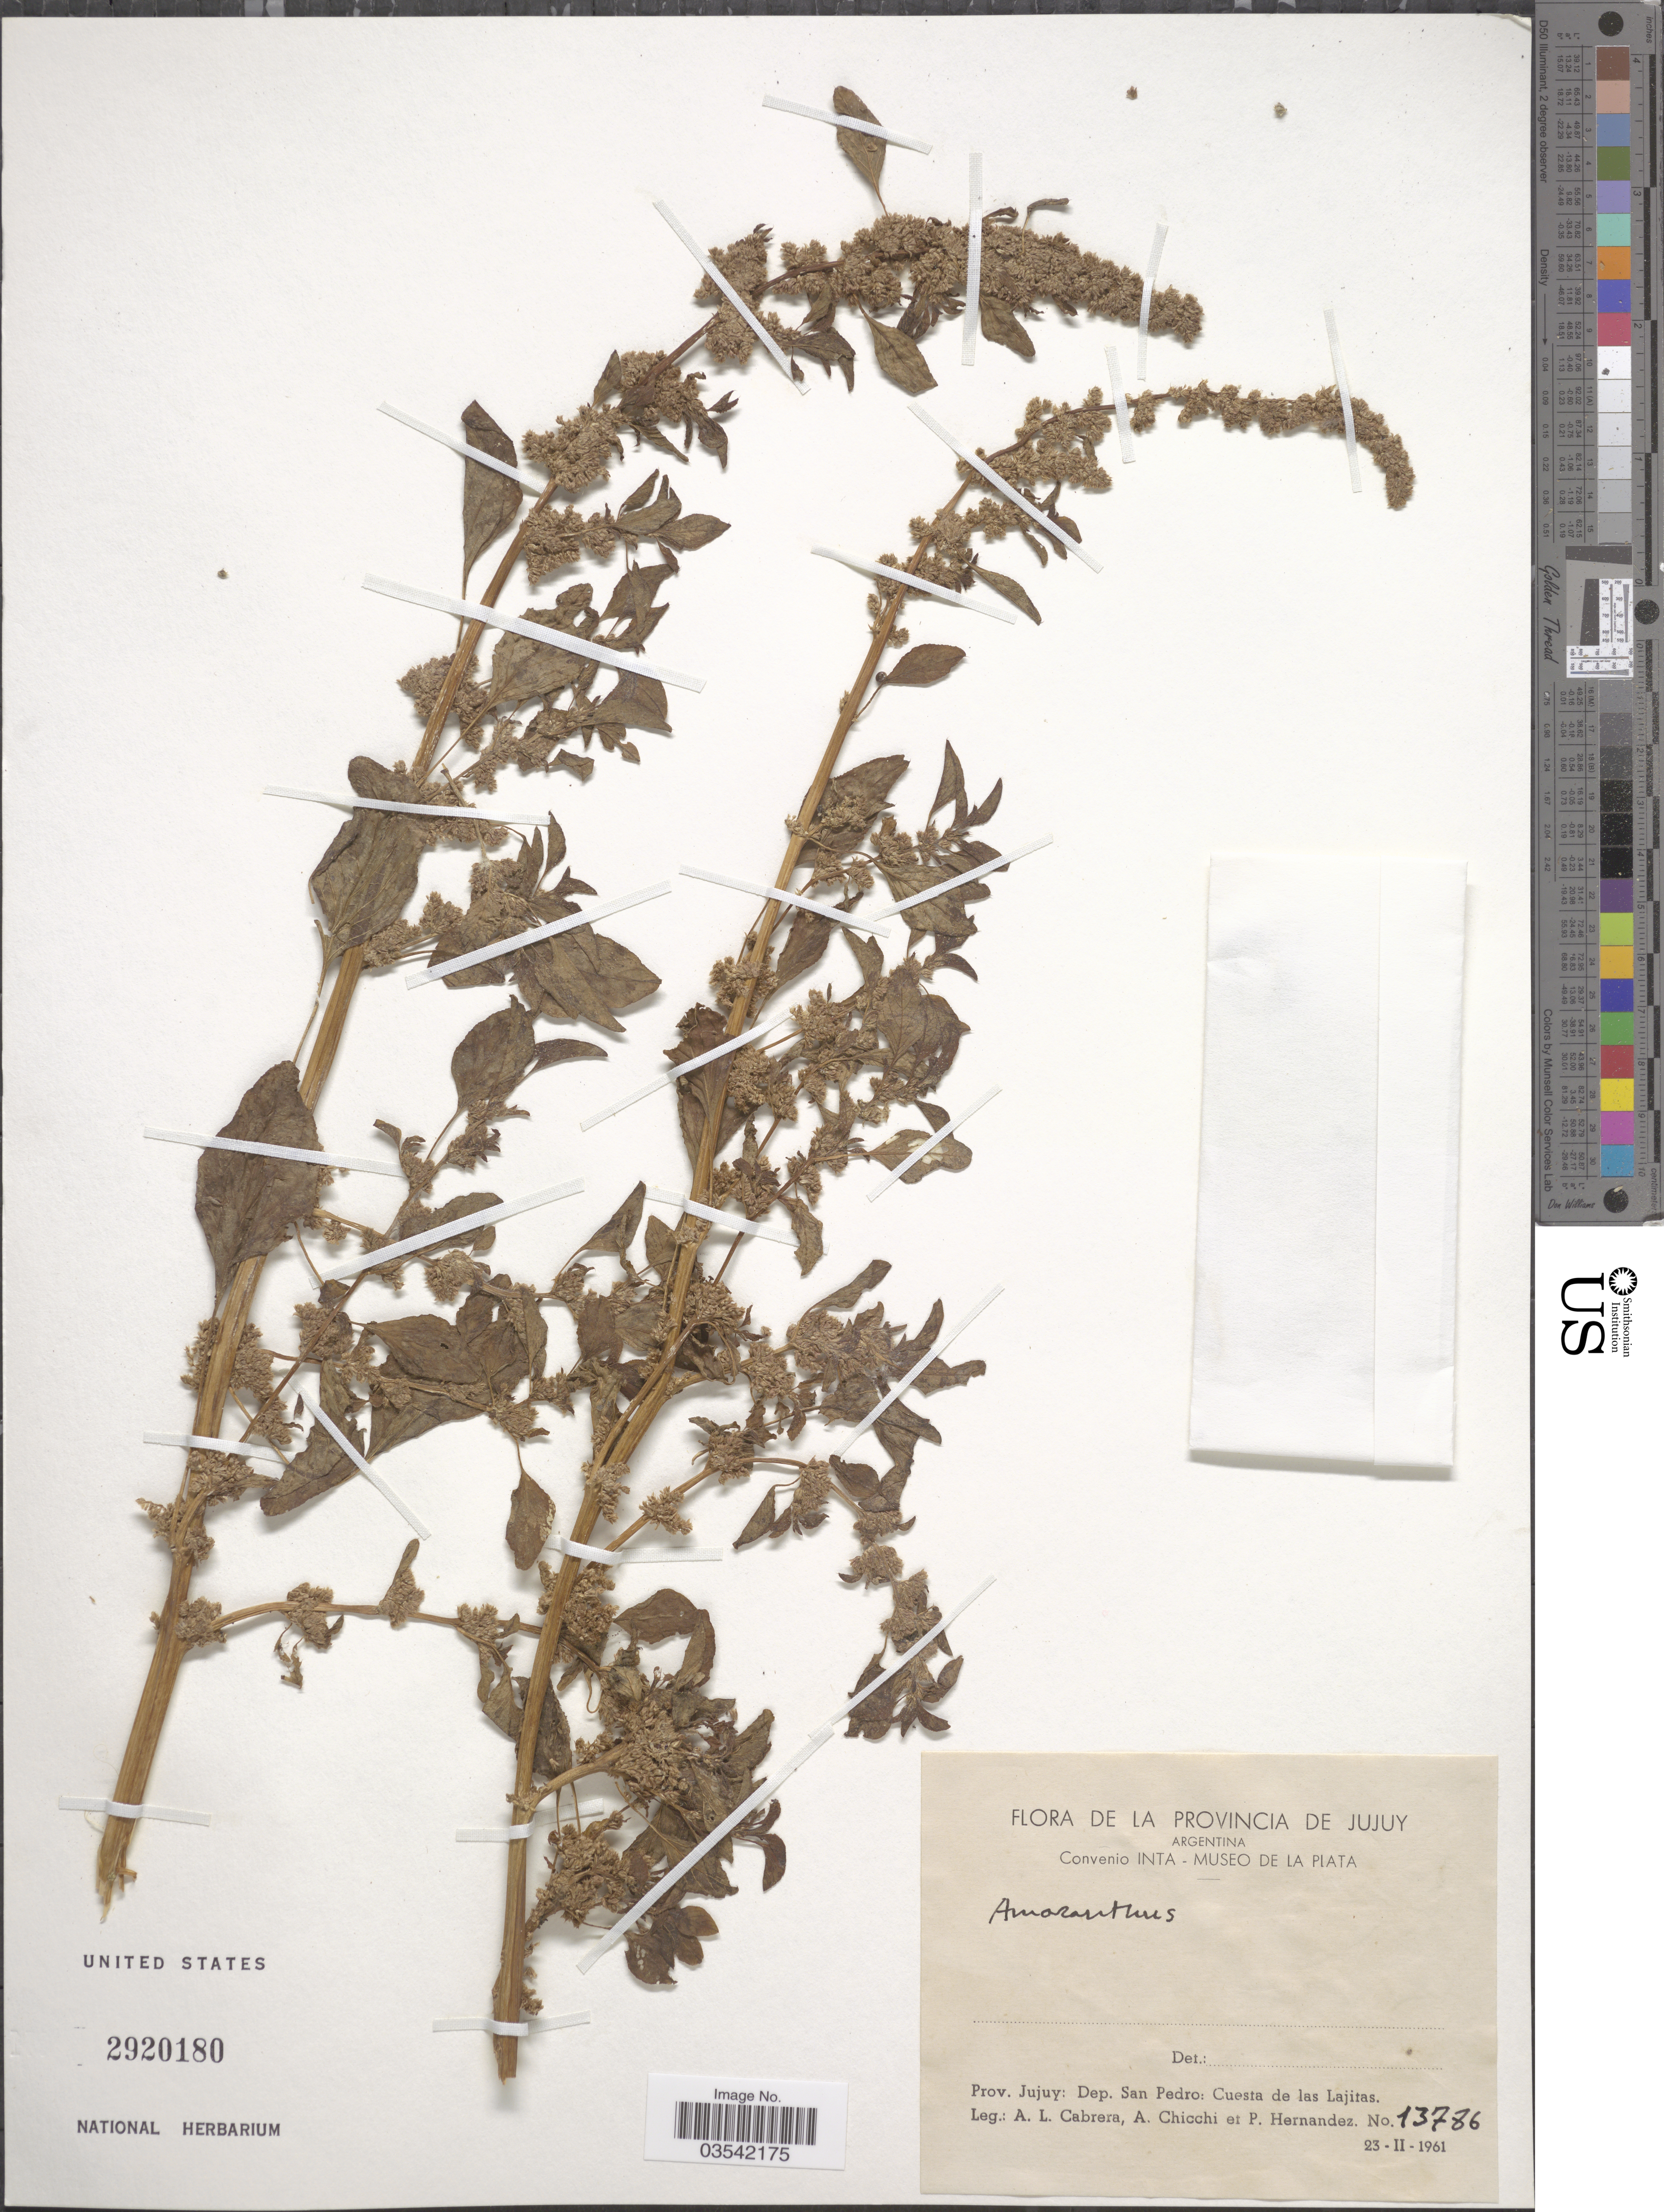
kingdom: Plantae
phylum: Tracheophyta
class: Magnoliopsida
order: Caryophyllales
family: Amaranthaceae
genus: Amaranthus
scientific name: Amaranthus sp.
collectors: A. L. Cabrera, A. Chicchi & P. Hernandez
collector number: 13786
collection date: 1961-02-23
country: Argentina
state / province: Jujuy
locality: Dep. San Pedro: Cuesta de las Lajitas.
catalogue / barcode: US 2920180